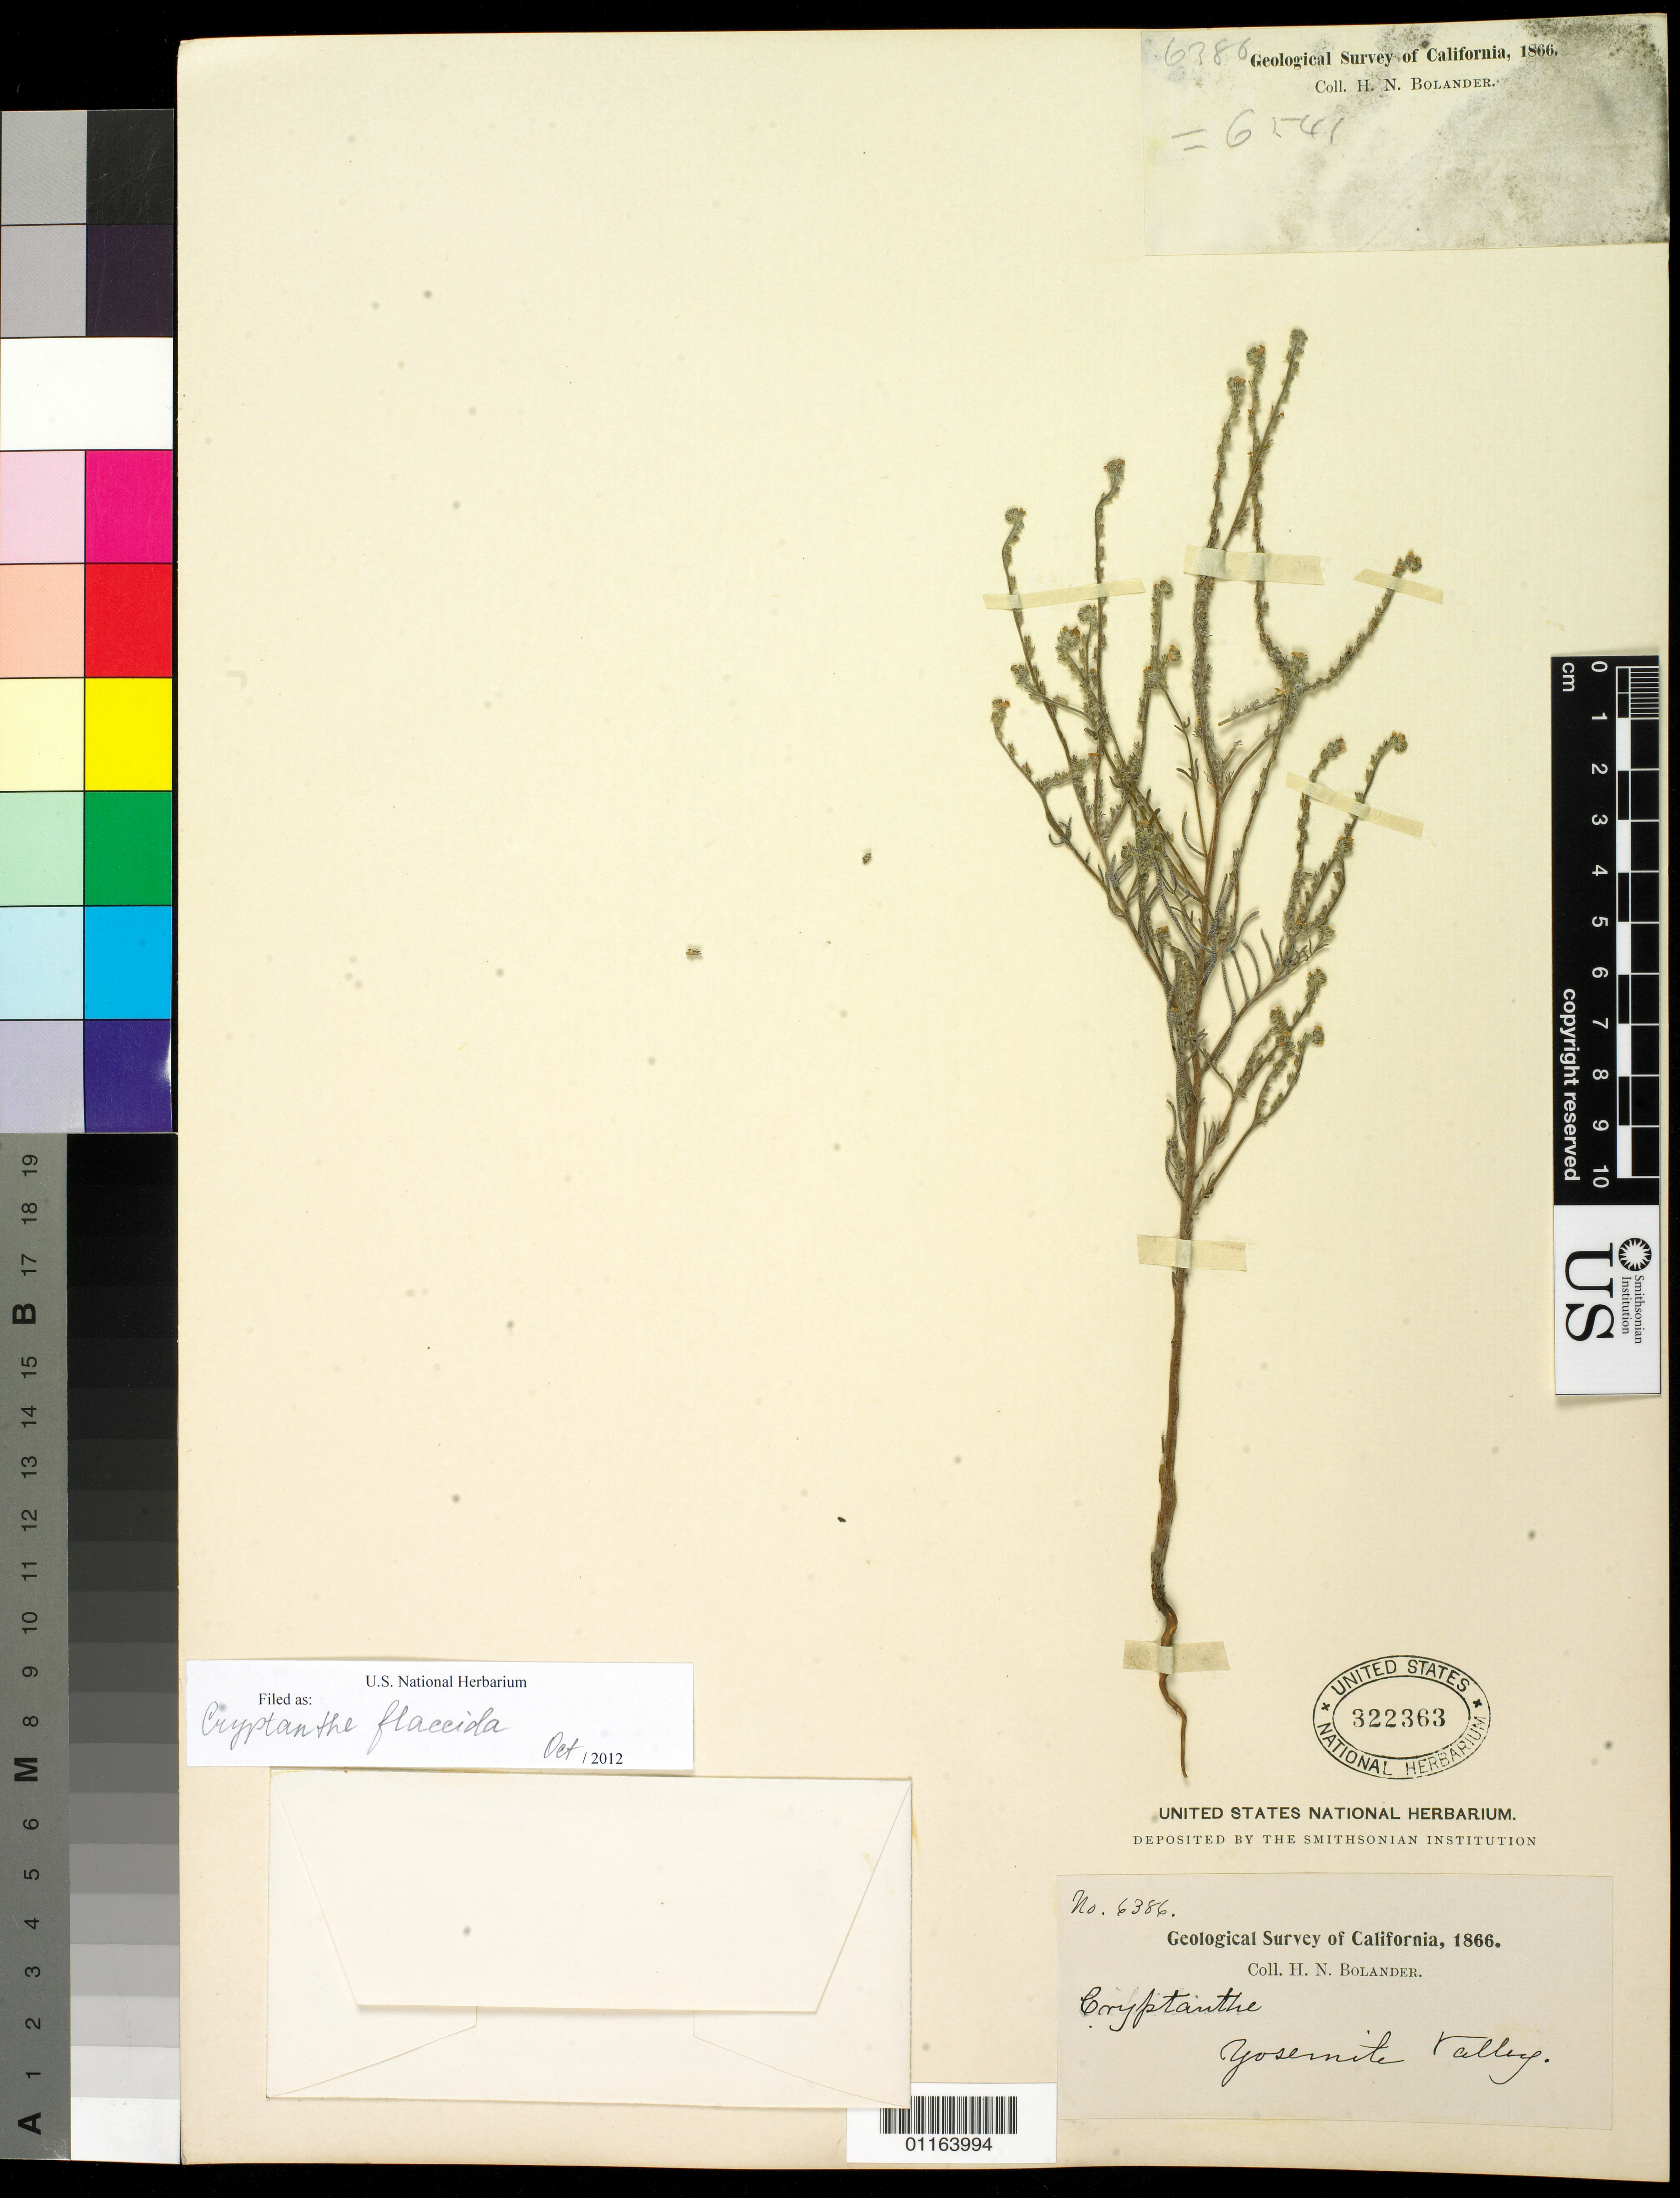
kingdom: Plantae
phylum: Tracheophyta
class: Magnoliopsida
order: Boraginales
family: Boraginaceae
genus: Cryptantha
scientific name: Cryptantha flaccida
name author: (Douglas ex Lehm.) Greene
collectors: H. Bolander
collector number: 6386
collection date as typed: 1866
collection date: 1866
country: United States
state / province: California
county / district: Mariposa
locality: Yosemite Valley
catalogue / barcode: US 322363